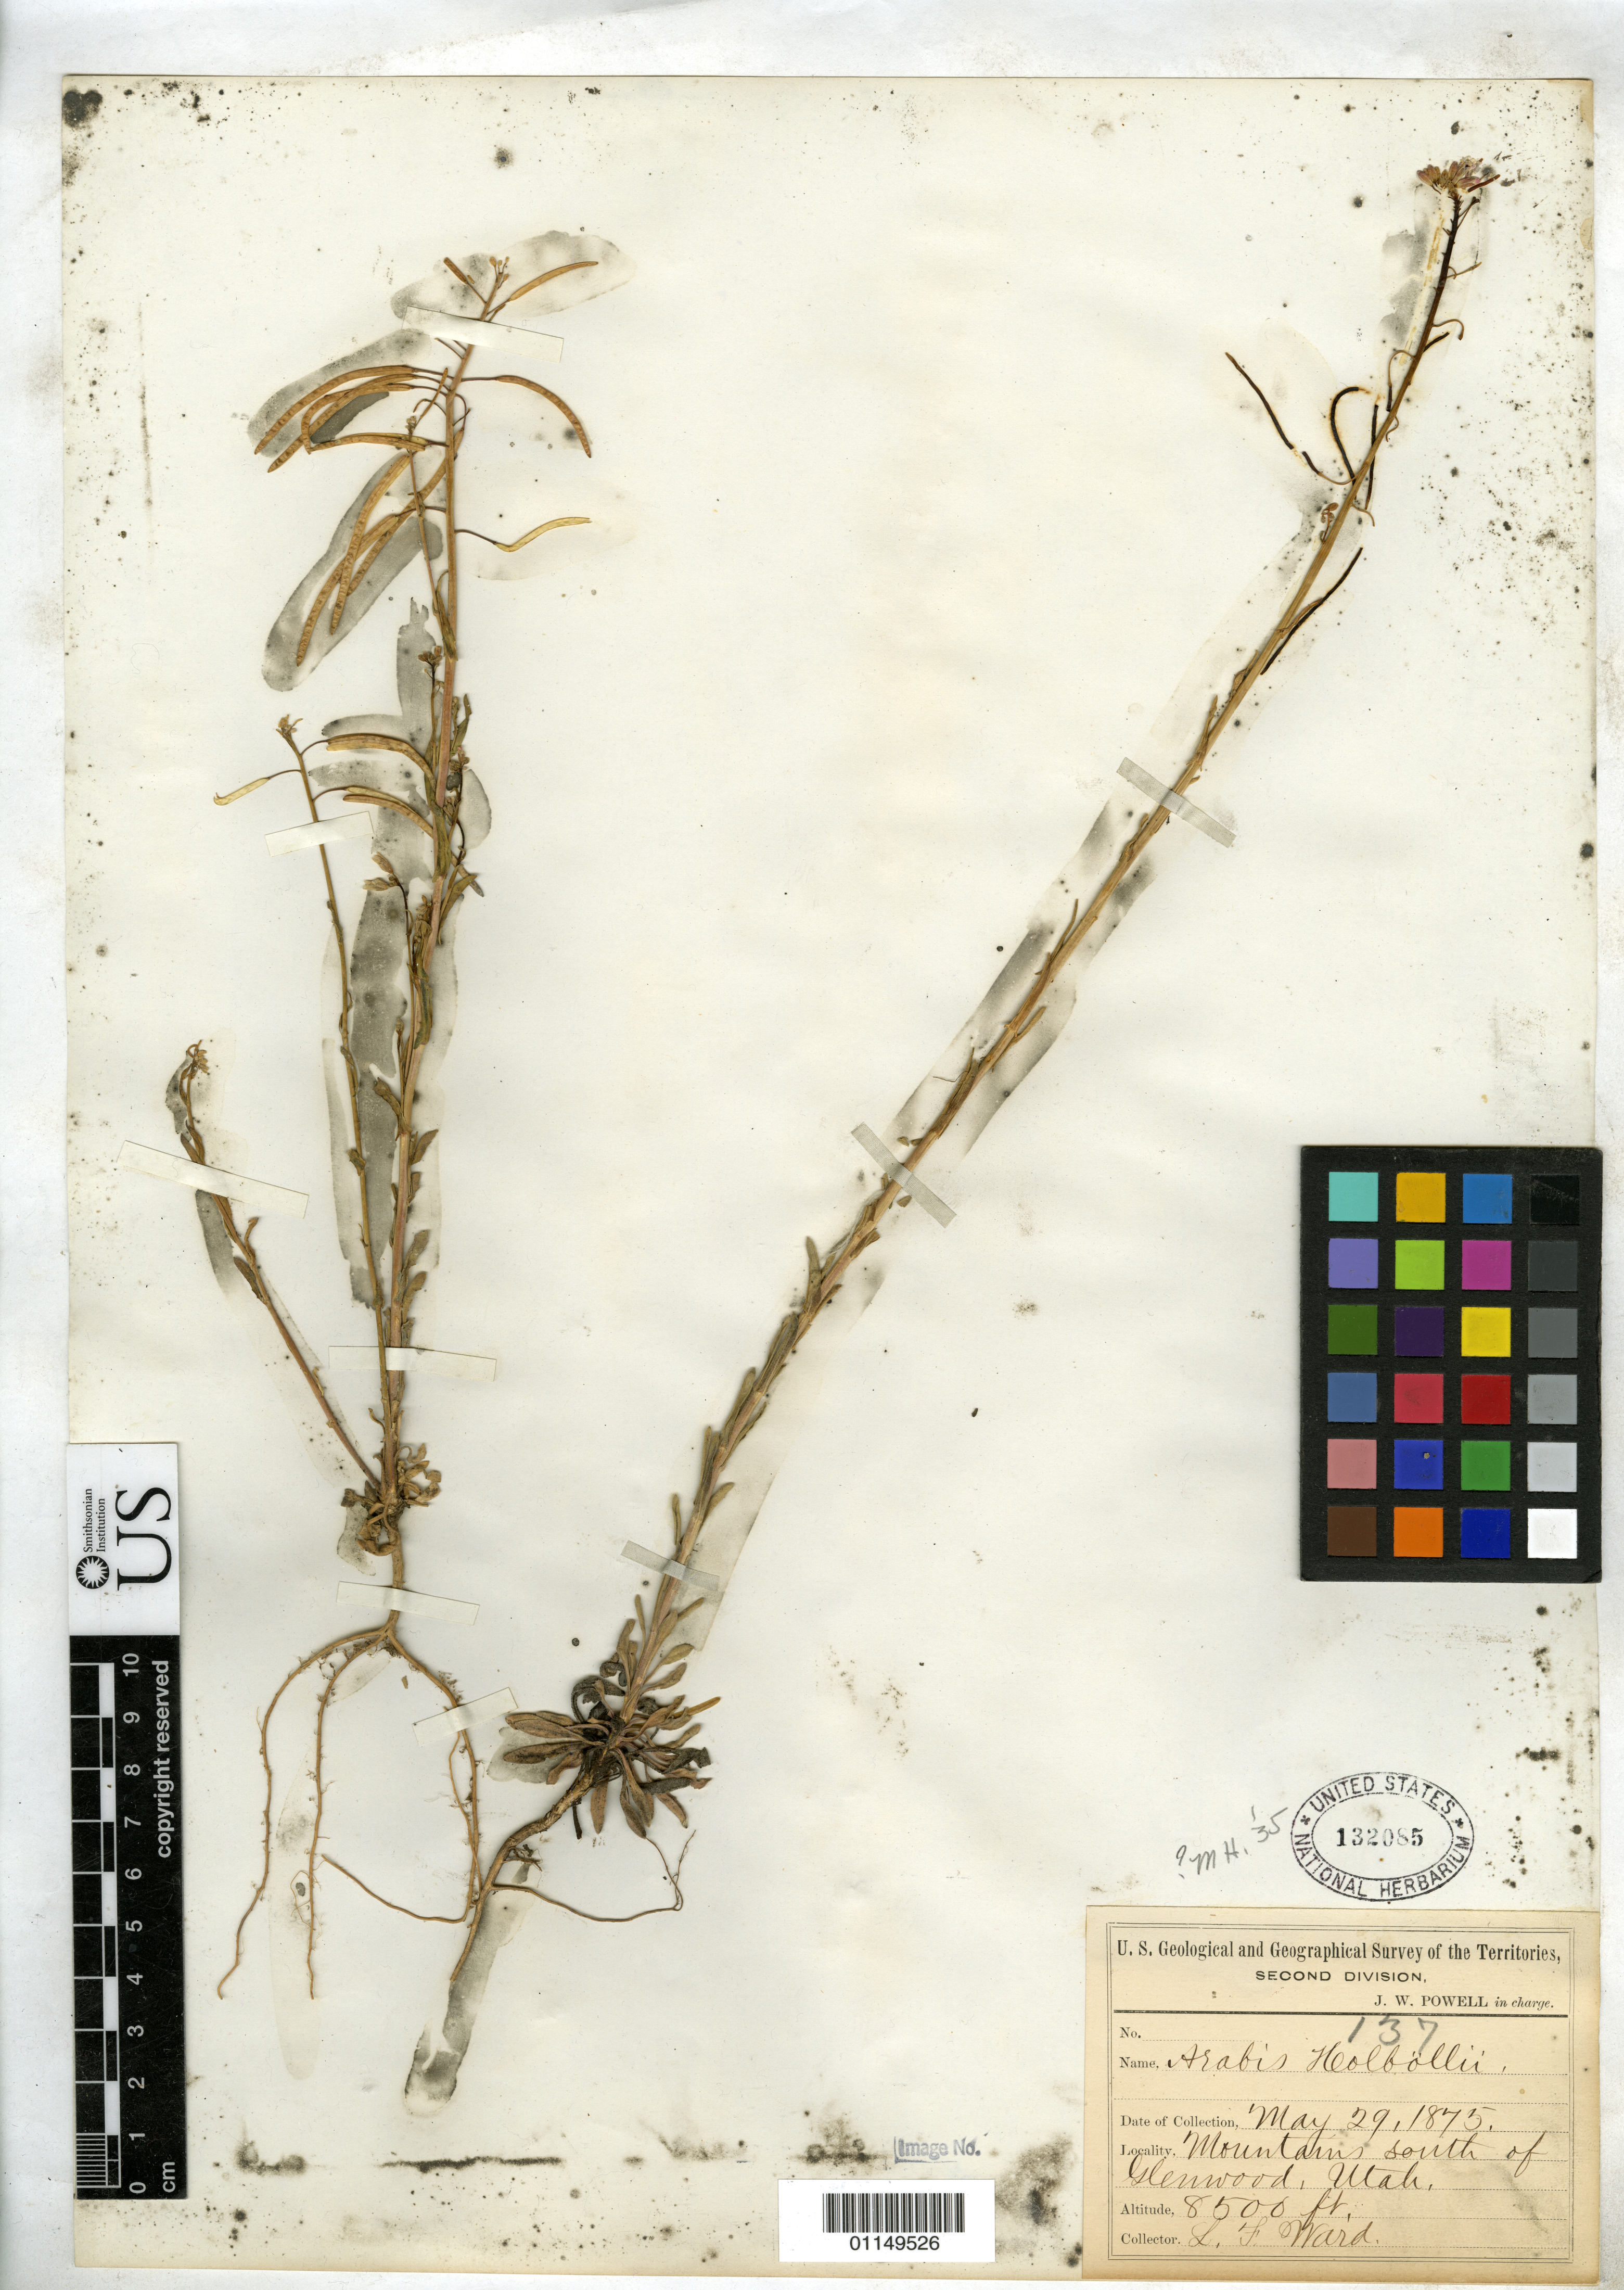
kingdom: Plantae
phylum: Tracheophyta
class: Magnoliopsida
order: Brassicales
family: Brassicaceae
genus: Arabis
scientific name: Arabis holboellii var. retrofracta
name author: Rydb.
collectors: L. F. Ward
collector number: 137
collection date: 1875-05-29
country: United States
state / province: Utah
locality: Mountains south of Greenwood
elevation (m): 2591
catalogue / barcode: US 132085